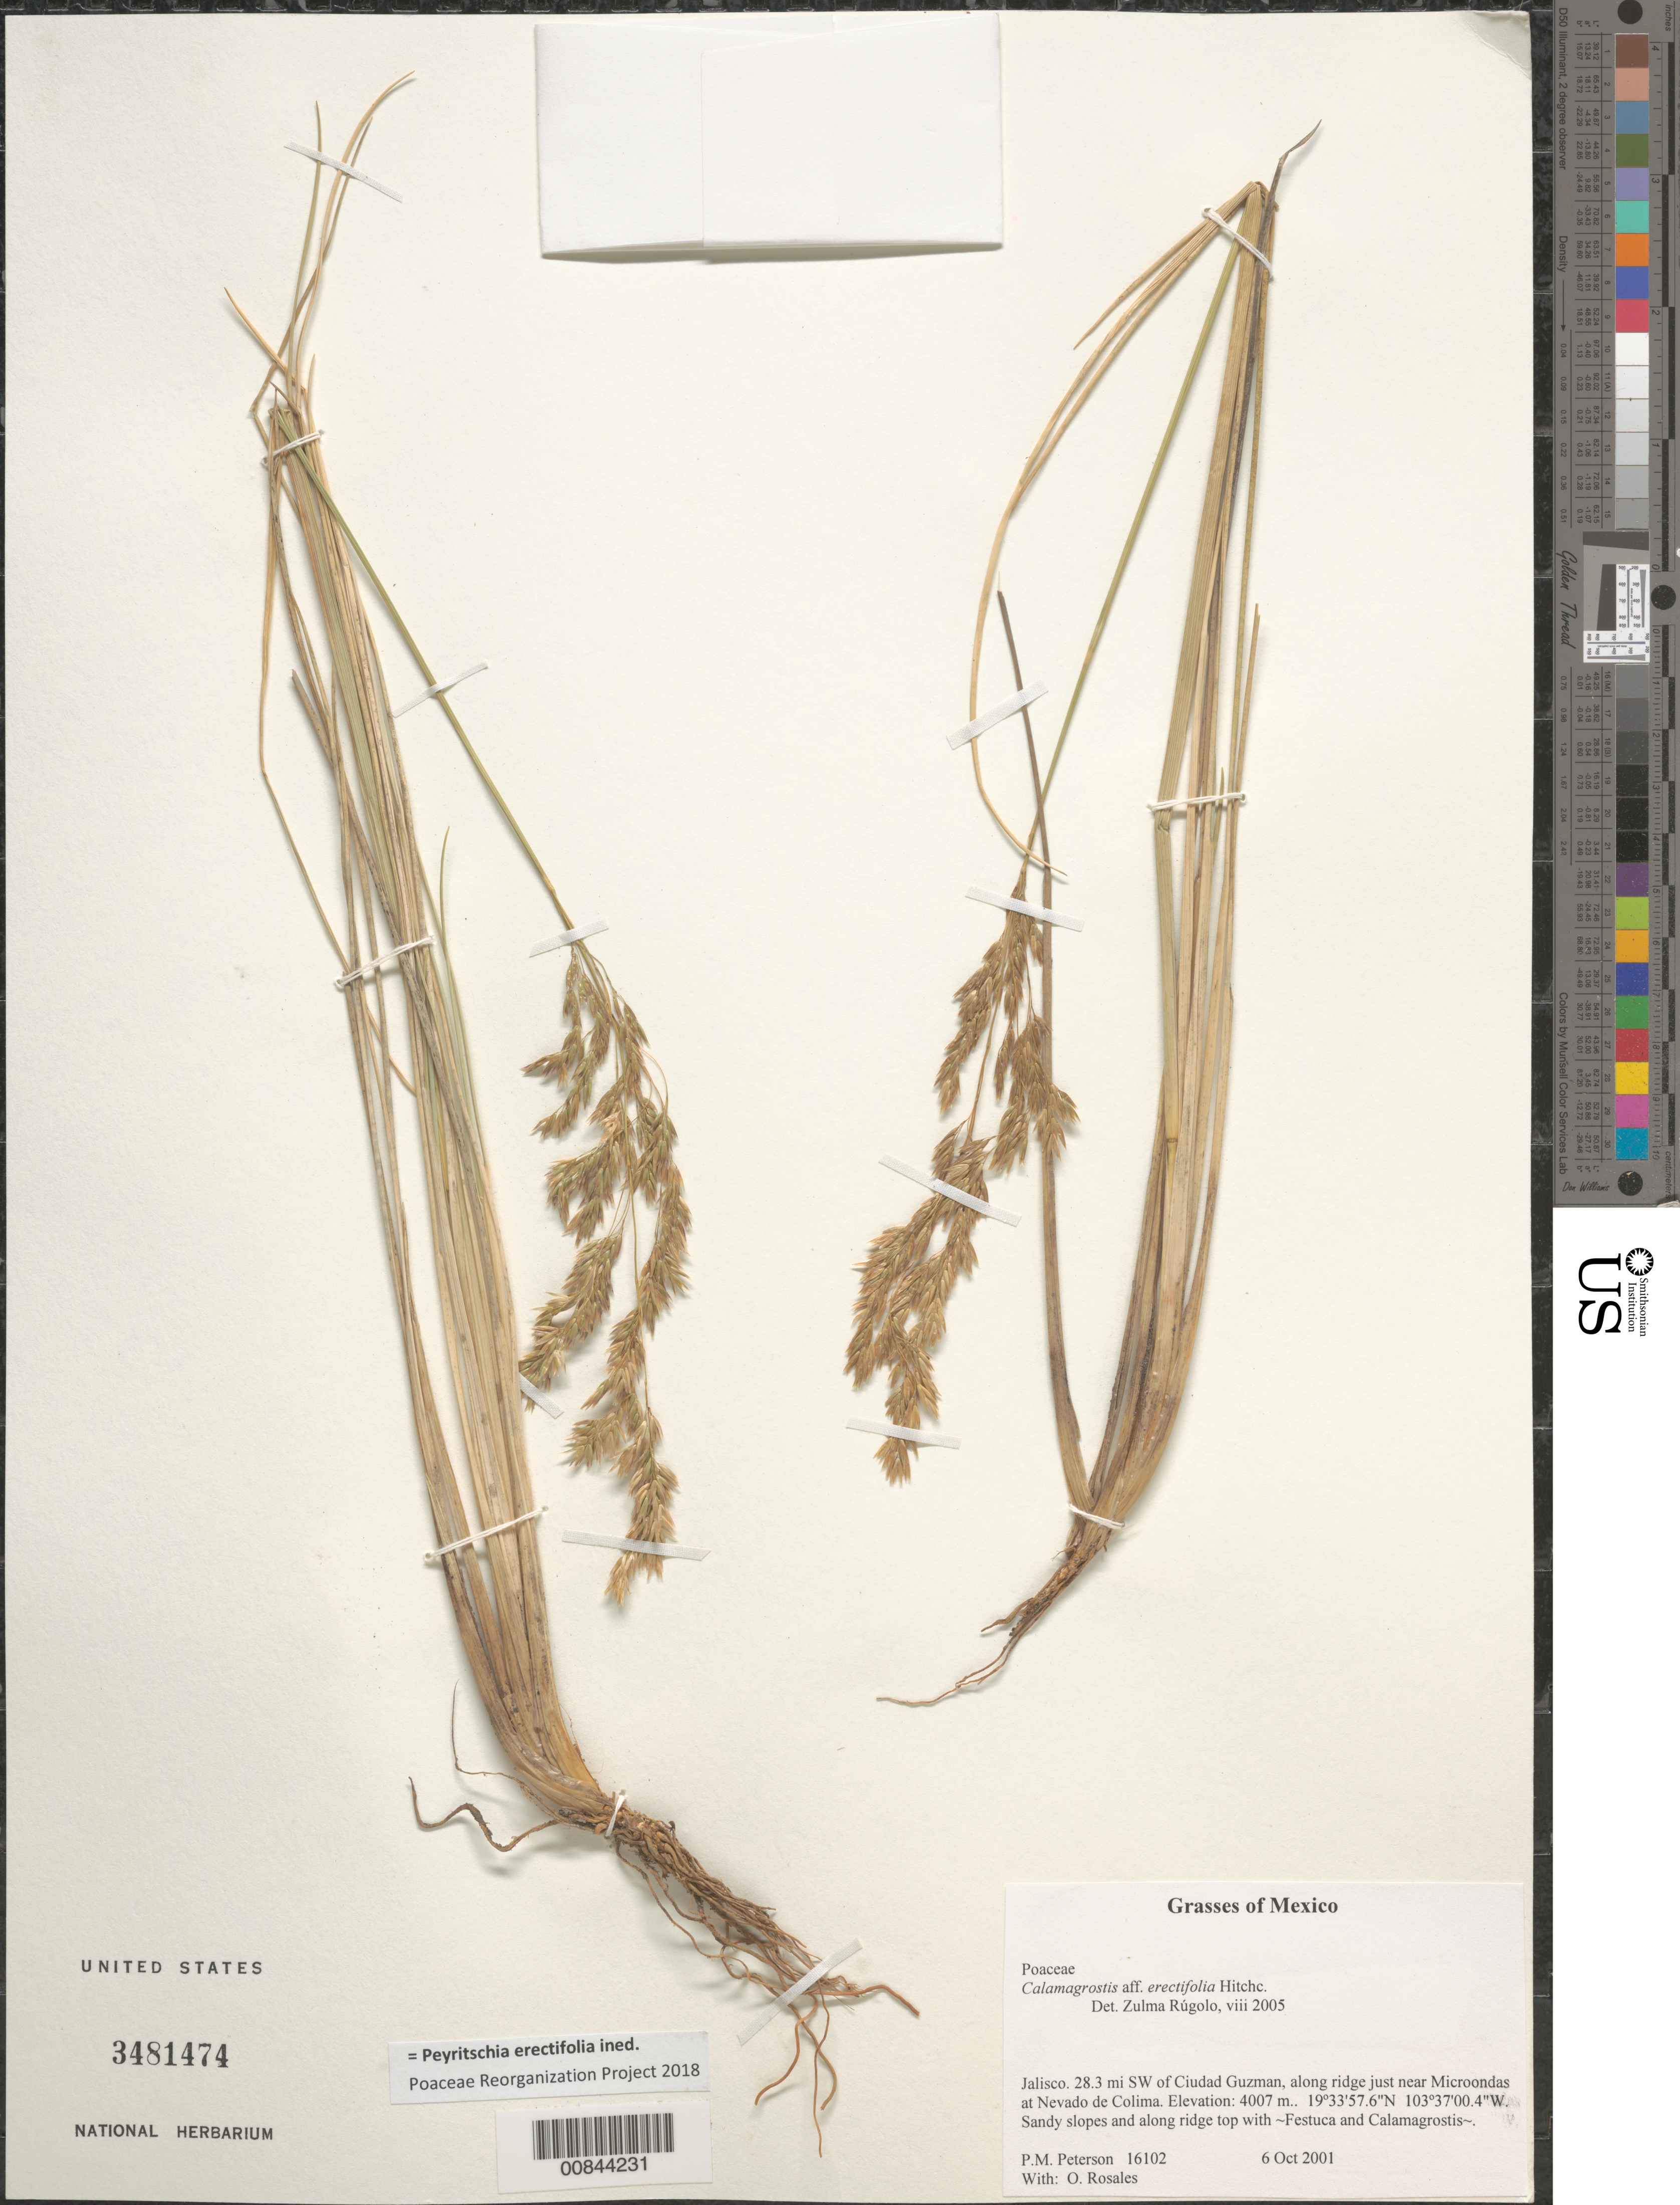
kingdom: Plantae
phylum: Tracheophyta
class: Liliopsida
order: Poales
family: Poaceae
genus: Peyritschia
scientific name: Peyritschia erectifolia ined.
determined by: Poaceae Reorganization Project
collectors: P. M. Peterson & O. Rosales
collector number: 16102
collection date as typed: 06 Oct 2001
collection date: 2001-10-06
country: Mexico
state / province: Jalisco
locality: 28.3 mi SW of Ciudad Guzman, along ridge just near Microondas at Nevado de Colima.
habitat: Sandy slopes and along ridge top with ~Festuca and Calamagrostis~.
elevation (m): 4007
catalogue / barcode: US 3481474